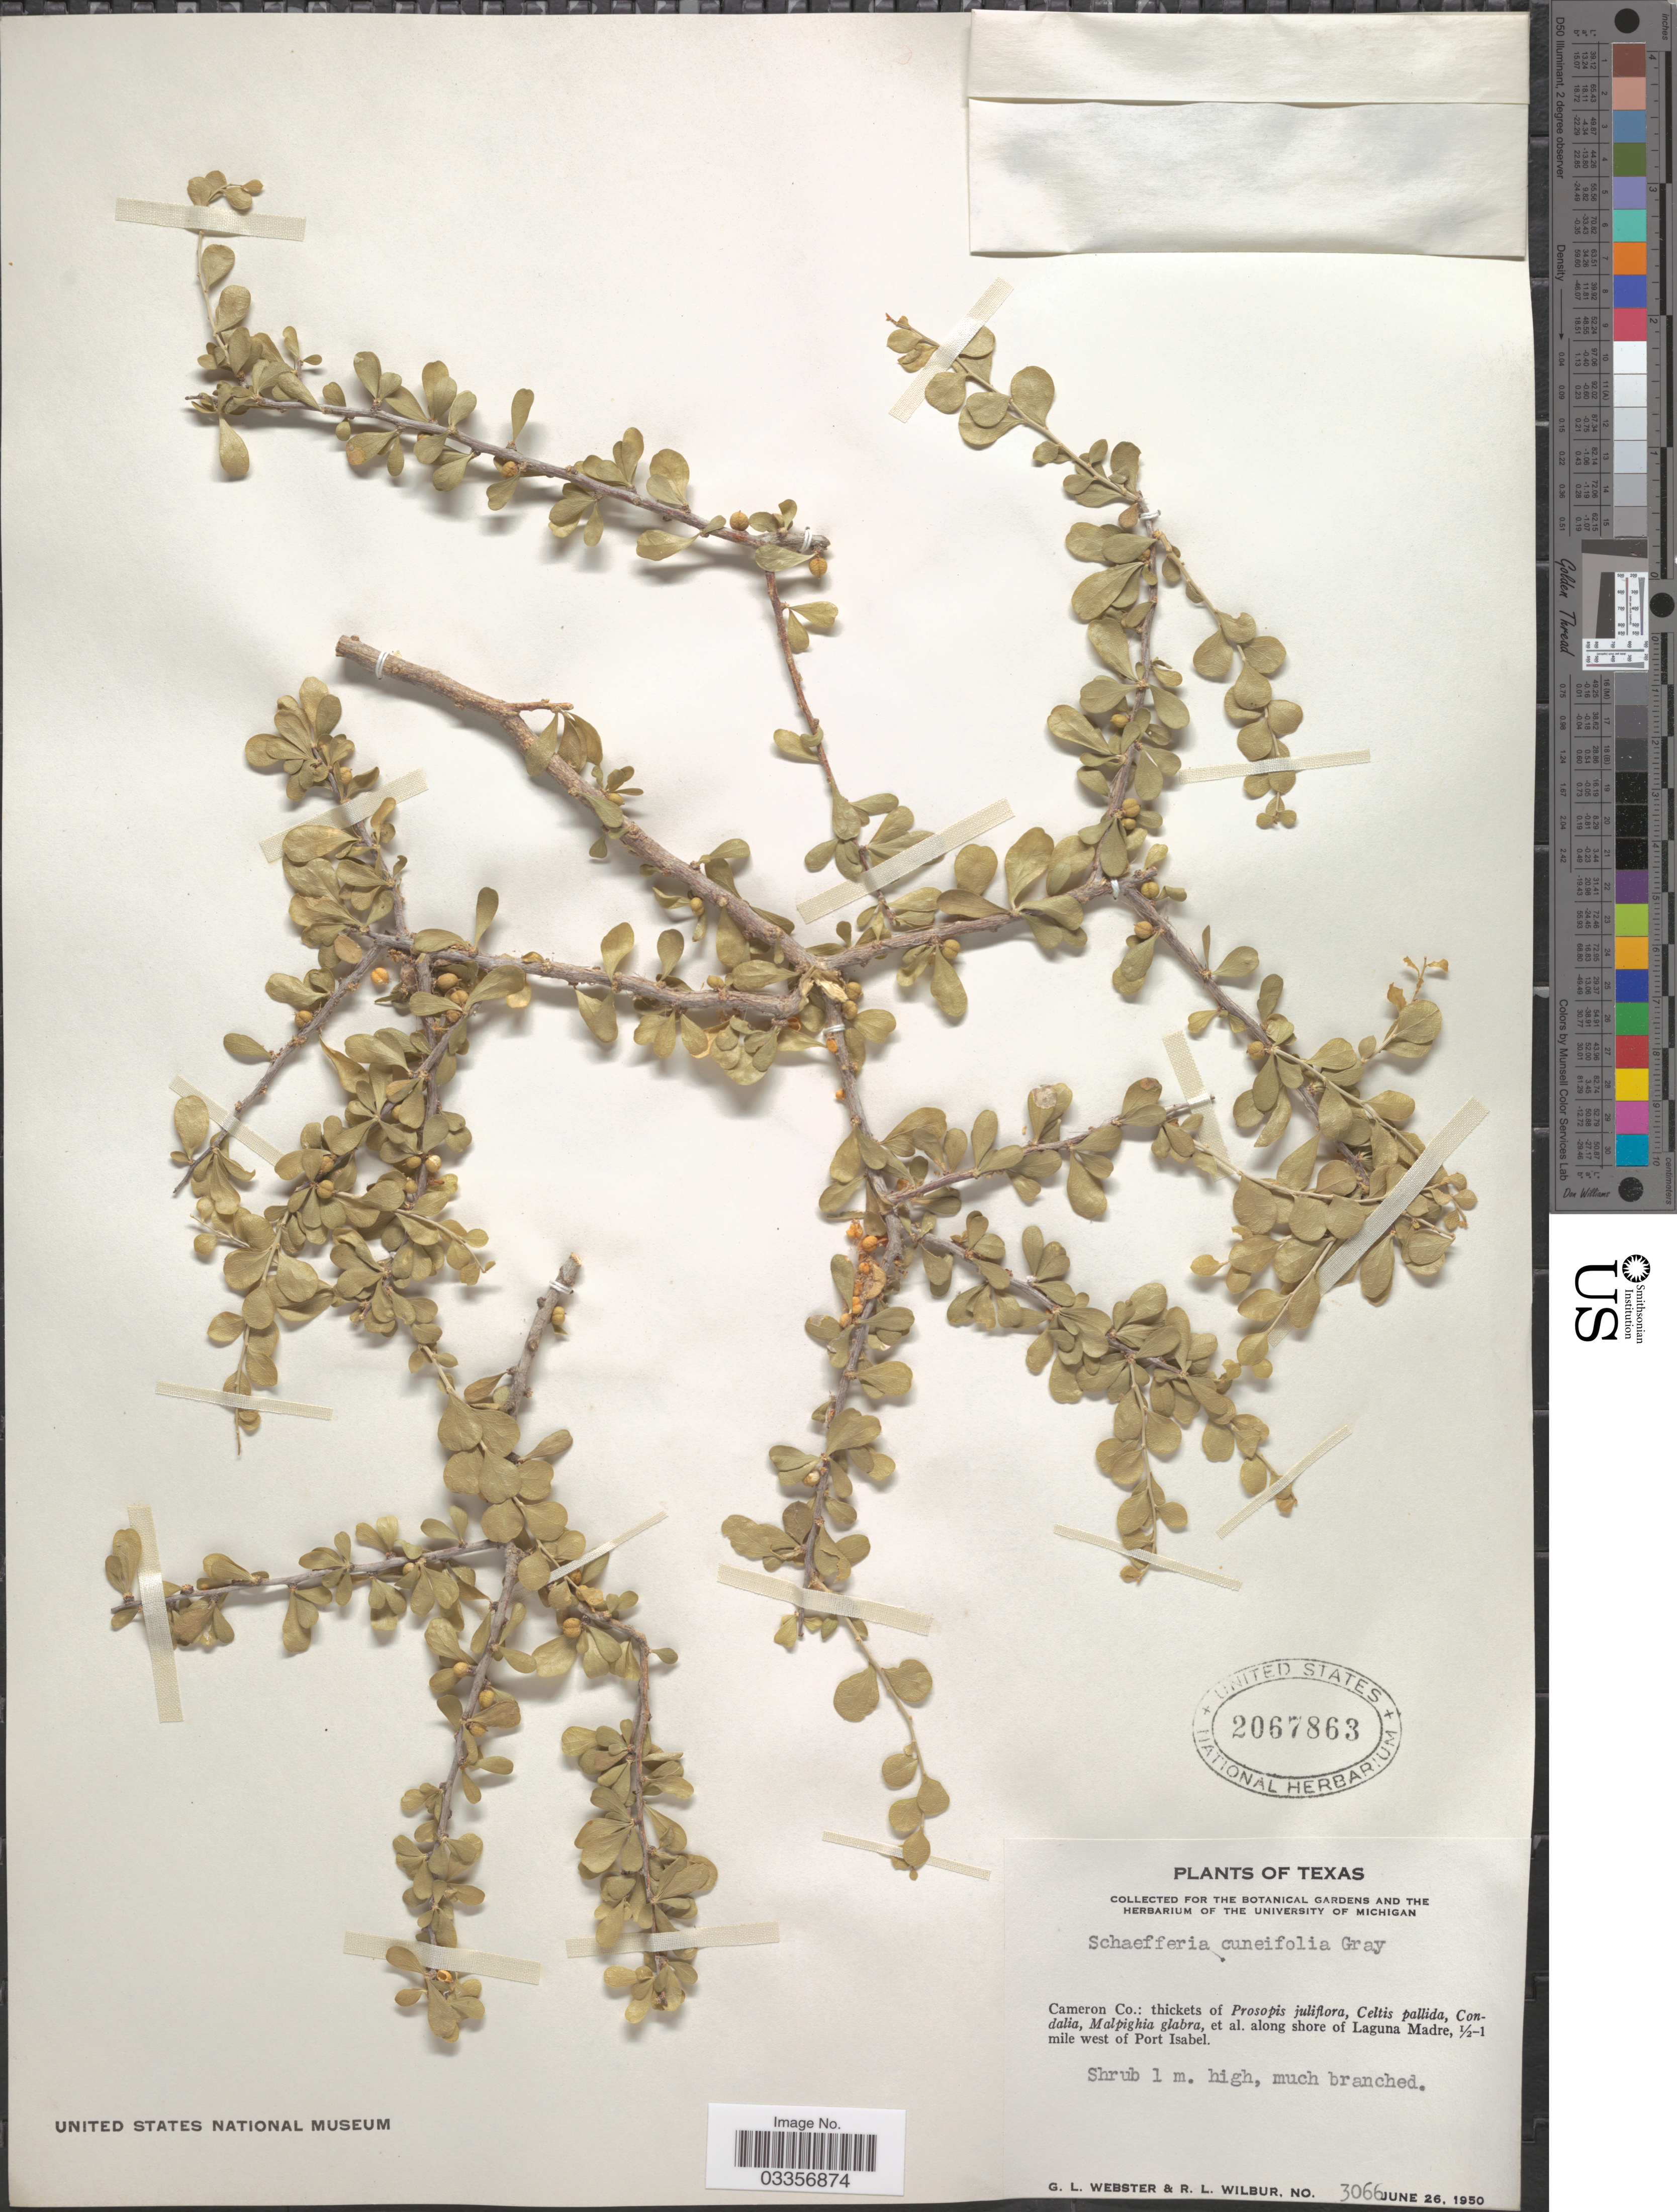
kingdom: Plantae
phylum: Tracheophyta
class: Magnoliopsida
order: Celastrales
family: Celastraceae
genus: Schaefferia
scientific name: Schaefferia cuneifolia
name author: A. Gray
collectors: G. L. Webster & R. L. Wilbur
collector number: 3066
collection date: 1950-06-26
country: United States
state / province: Texas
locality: Cameron Co.: along shore of Laguna Madre, ½-1 mile west of Port Isabel.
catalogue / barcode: US 2067863